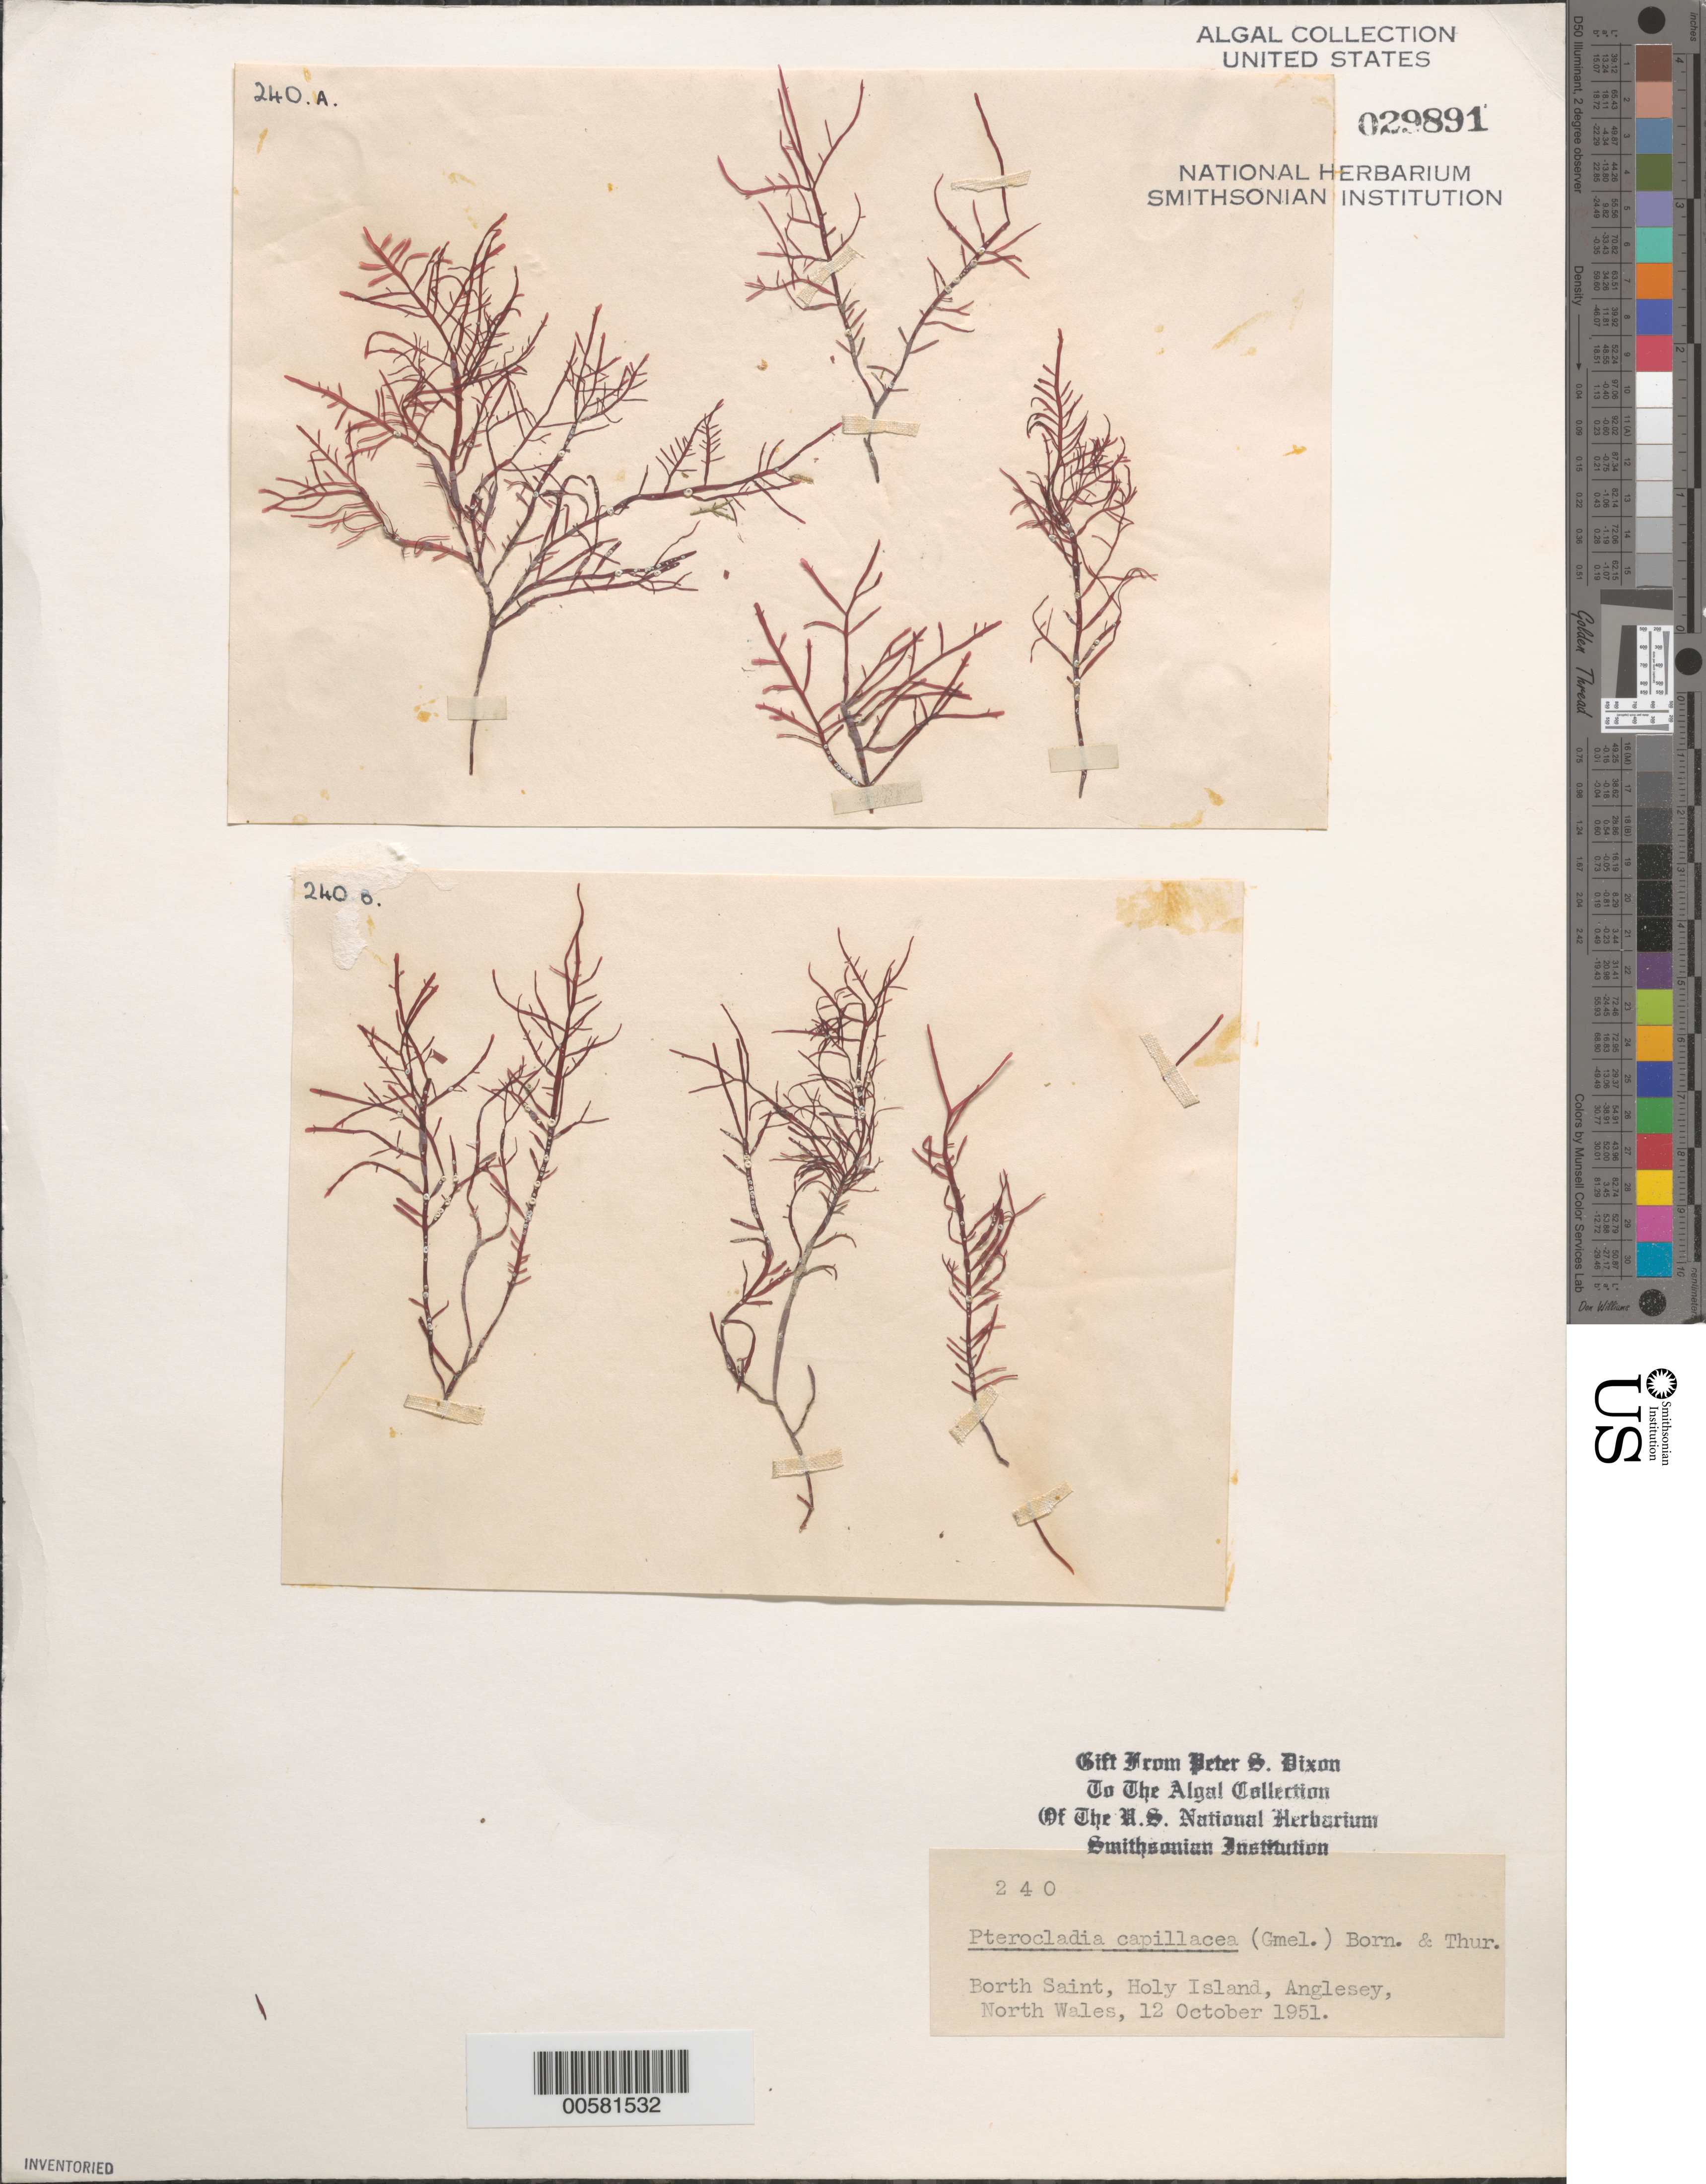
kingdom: Plantae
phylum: Rhodophyta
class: Florideophyceae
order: Gelidiales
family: Pterocladiaceae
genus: Pterocladiella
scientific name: Pterocladiella capillacea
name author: (S.G. Gmel.) Santelices & Hommers.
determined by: Algae name updating Project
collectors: P. S. Dixon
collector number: PSD 240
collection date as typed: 12 Oct 1951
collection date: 1951-10-12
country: United Kingdom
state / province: Wales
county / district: Gwynedd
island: Anglesey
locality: Borth Saint, Holy Island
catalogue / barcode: US 29891